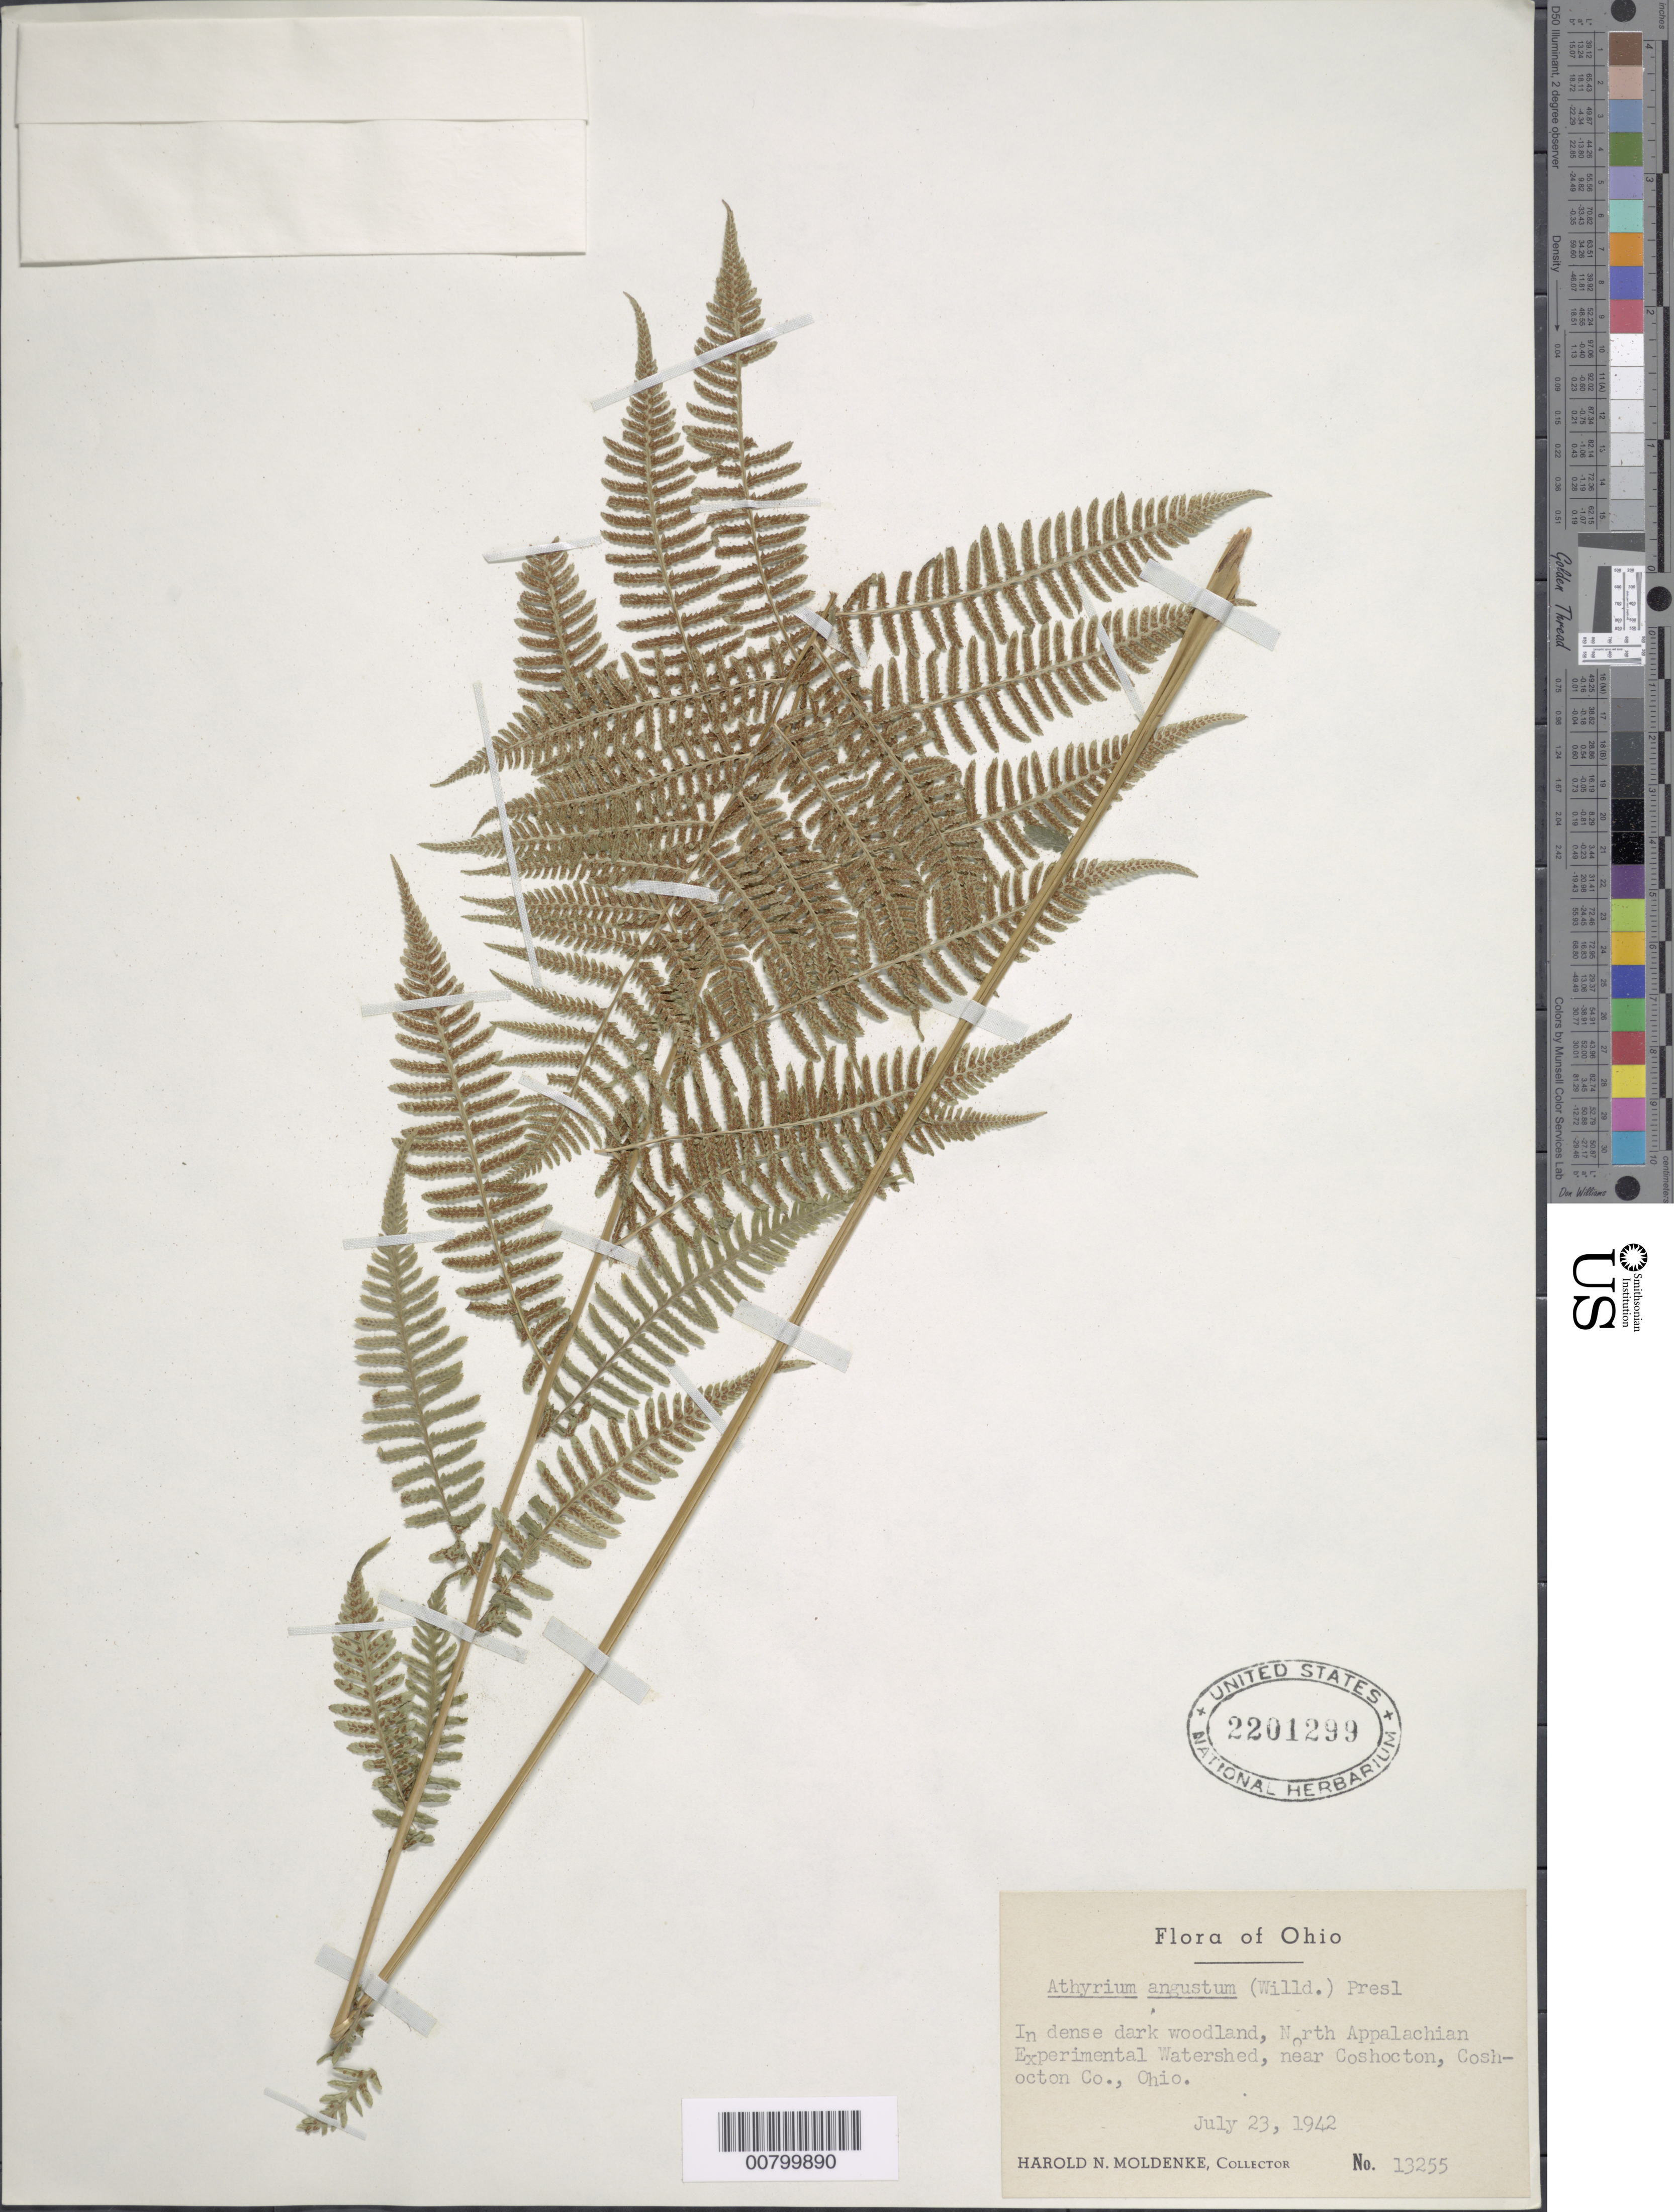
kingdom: Plantae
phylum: Tracheophyta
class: Polypodiopsida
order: Polypodiales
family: Athyriaceae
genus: Athyrium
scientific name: Athyrium filix-femina subsp. angustatum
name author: (Willd.) R.T. Clausen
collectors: H. N. Moldenke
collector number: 13255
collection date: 1942-07-23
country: United States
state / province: Ohio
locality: North Appalachian Experimental Watershed, near Coshocton, Coshocton Co.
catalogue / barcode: US 2201299